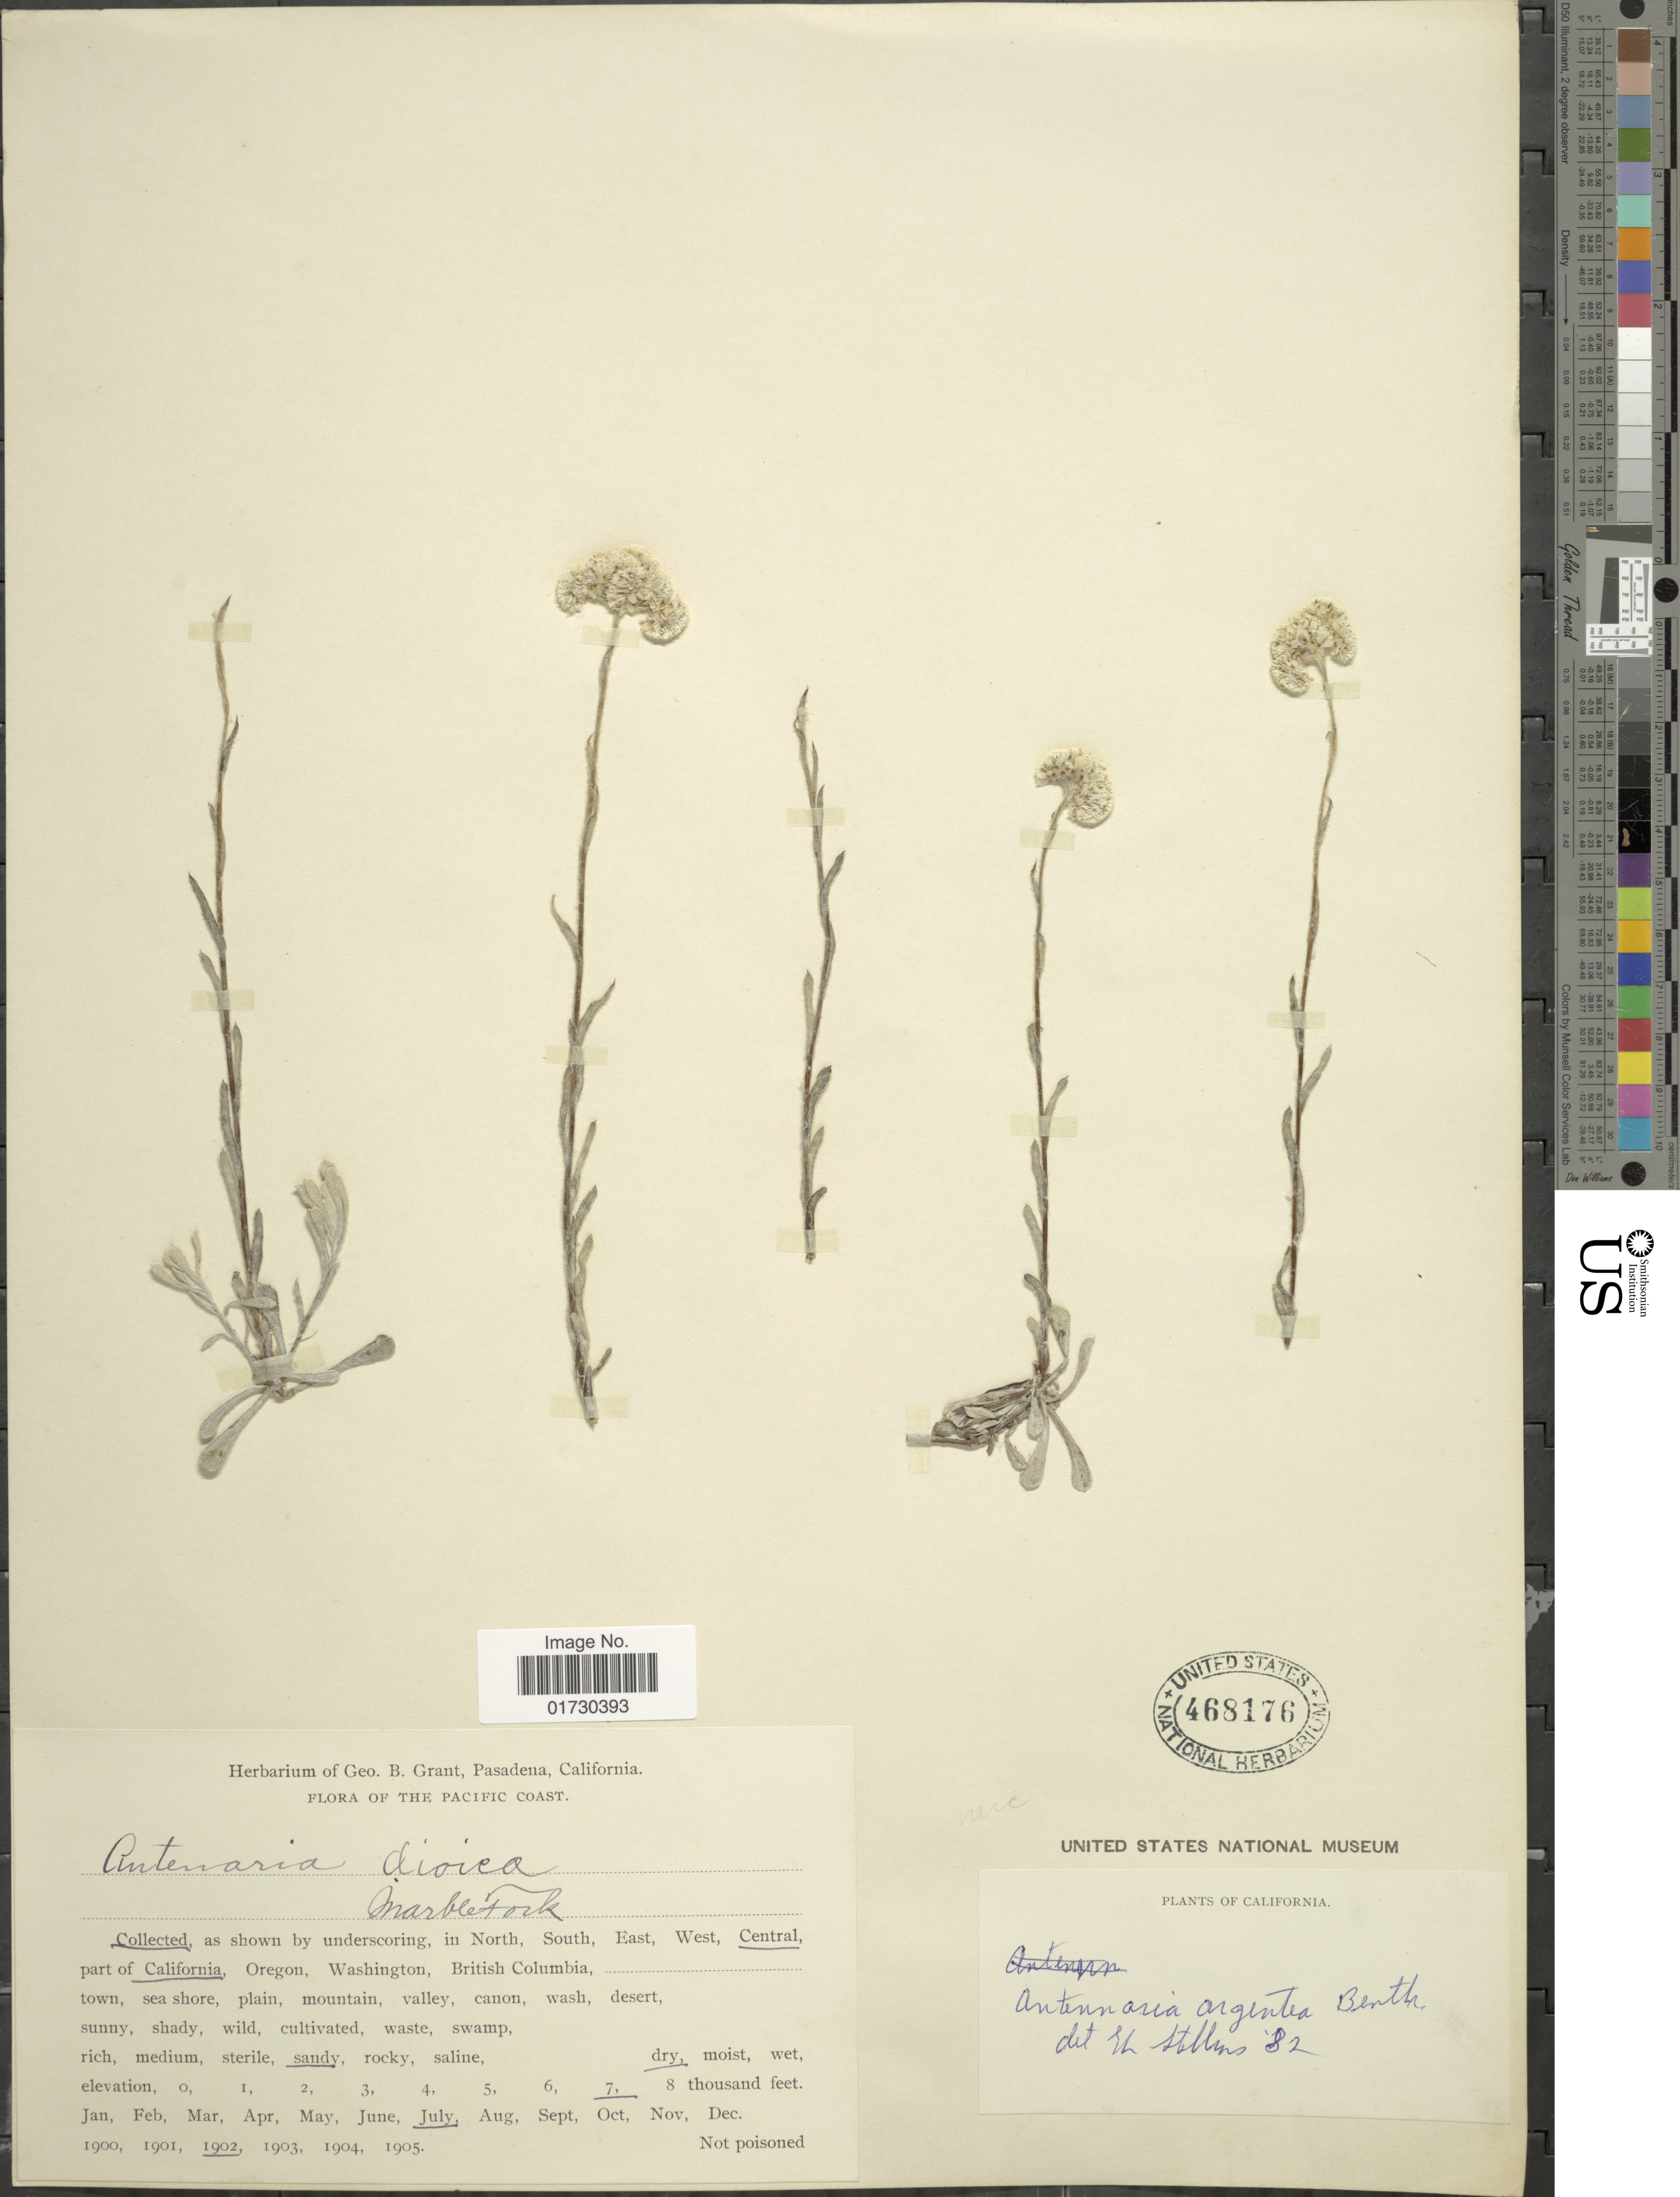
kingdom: Plantae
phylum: Tracheophyta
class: Magnoliopsida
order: Asterales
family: Asteraceae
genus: Antennaria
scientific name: Antennaria argentea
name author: Benth.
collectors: ex herb. G. B. Grant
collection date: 1902-07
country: United States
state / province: California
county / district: Los Angeles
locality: Pasadena, The Pacific Coast, as shown by underscoring, Central part of California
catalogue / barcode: US 468176